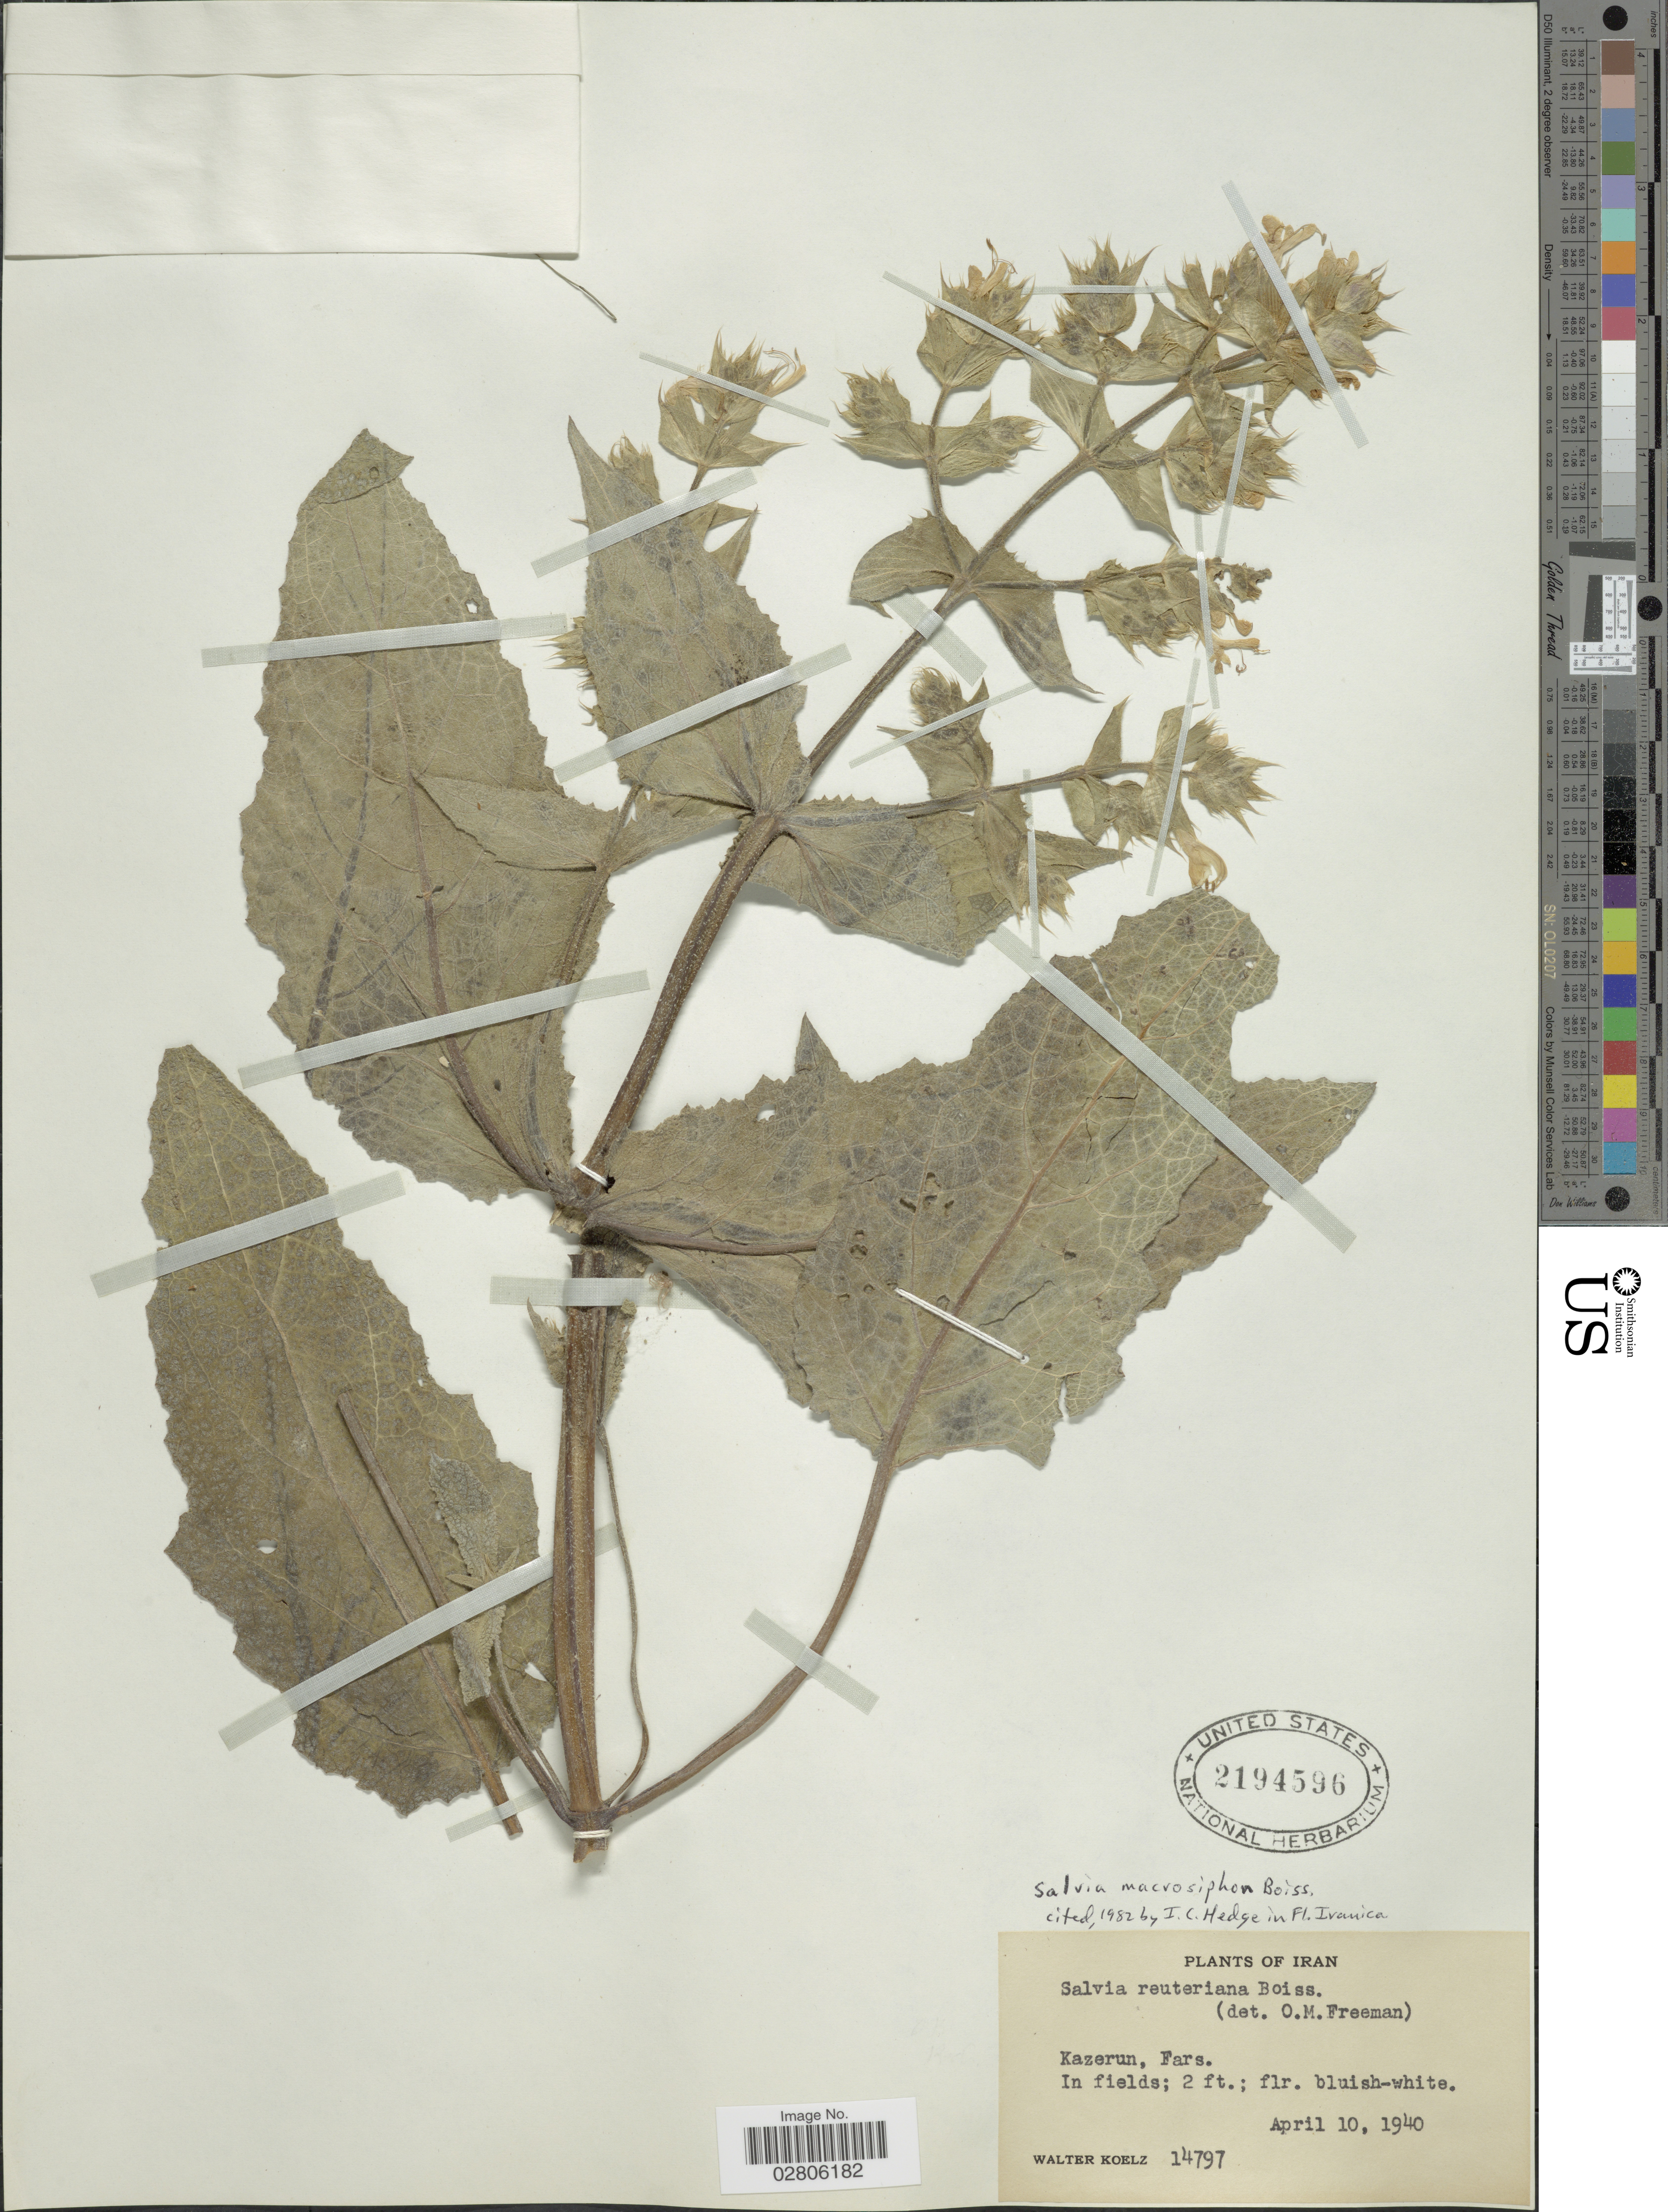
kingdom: Plantae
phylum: Tracheophyta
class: Magnoliopsida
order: Lamiales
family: Lamiaceae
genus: Salvia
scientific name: Salvia macrosiphon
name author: Boiss.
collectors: W. N. Koelz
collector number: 14797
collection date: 1940-04-10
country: Iran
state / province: Fars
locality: Kazerun.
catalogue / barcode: US 2194596